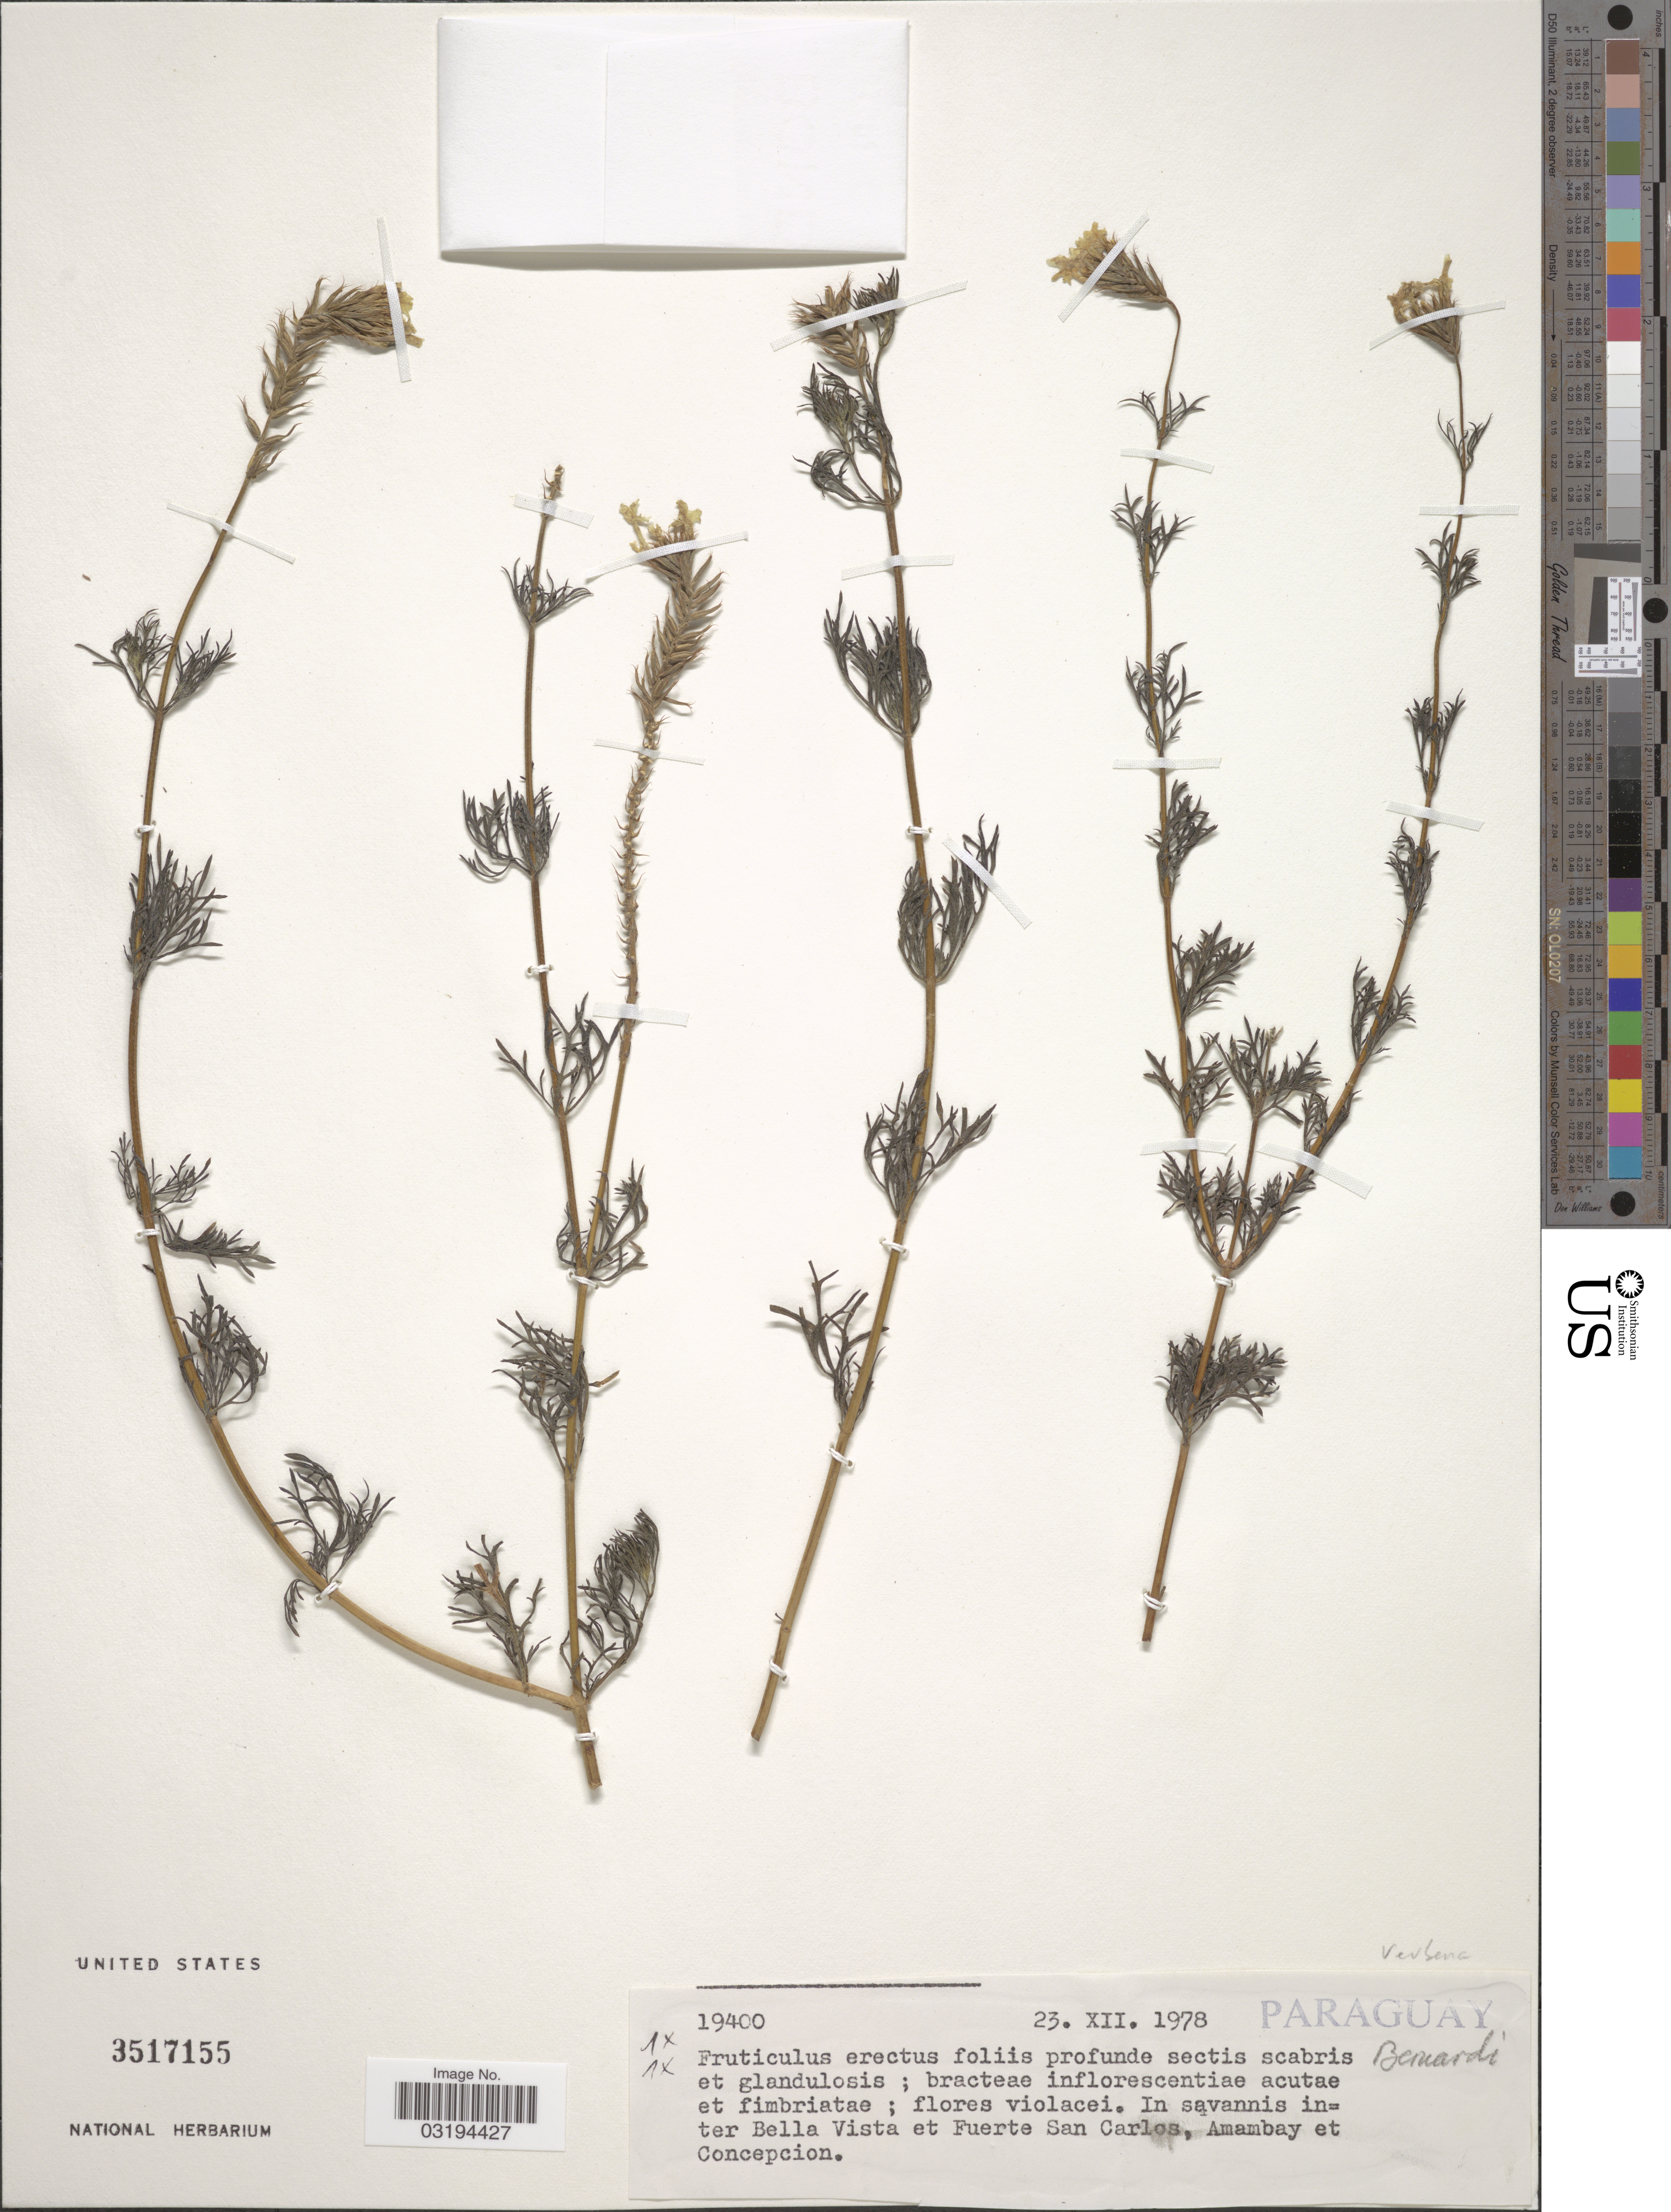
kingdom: Plantae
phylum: Tracheophyta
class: Magnoliopsida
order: Lamiales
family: Verbenaceae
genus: Verbena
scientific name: Verbena sp.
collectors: Bernardi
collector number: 19400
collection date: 1978-12-23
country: Paraguay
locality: In savannis inter Bella Vista et Fuerte San Carlos, Amambay et Concepcion.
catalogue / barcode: US 3517155